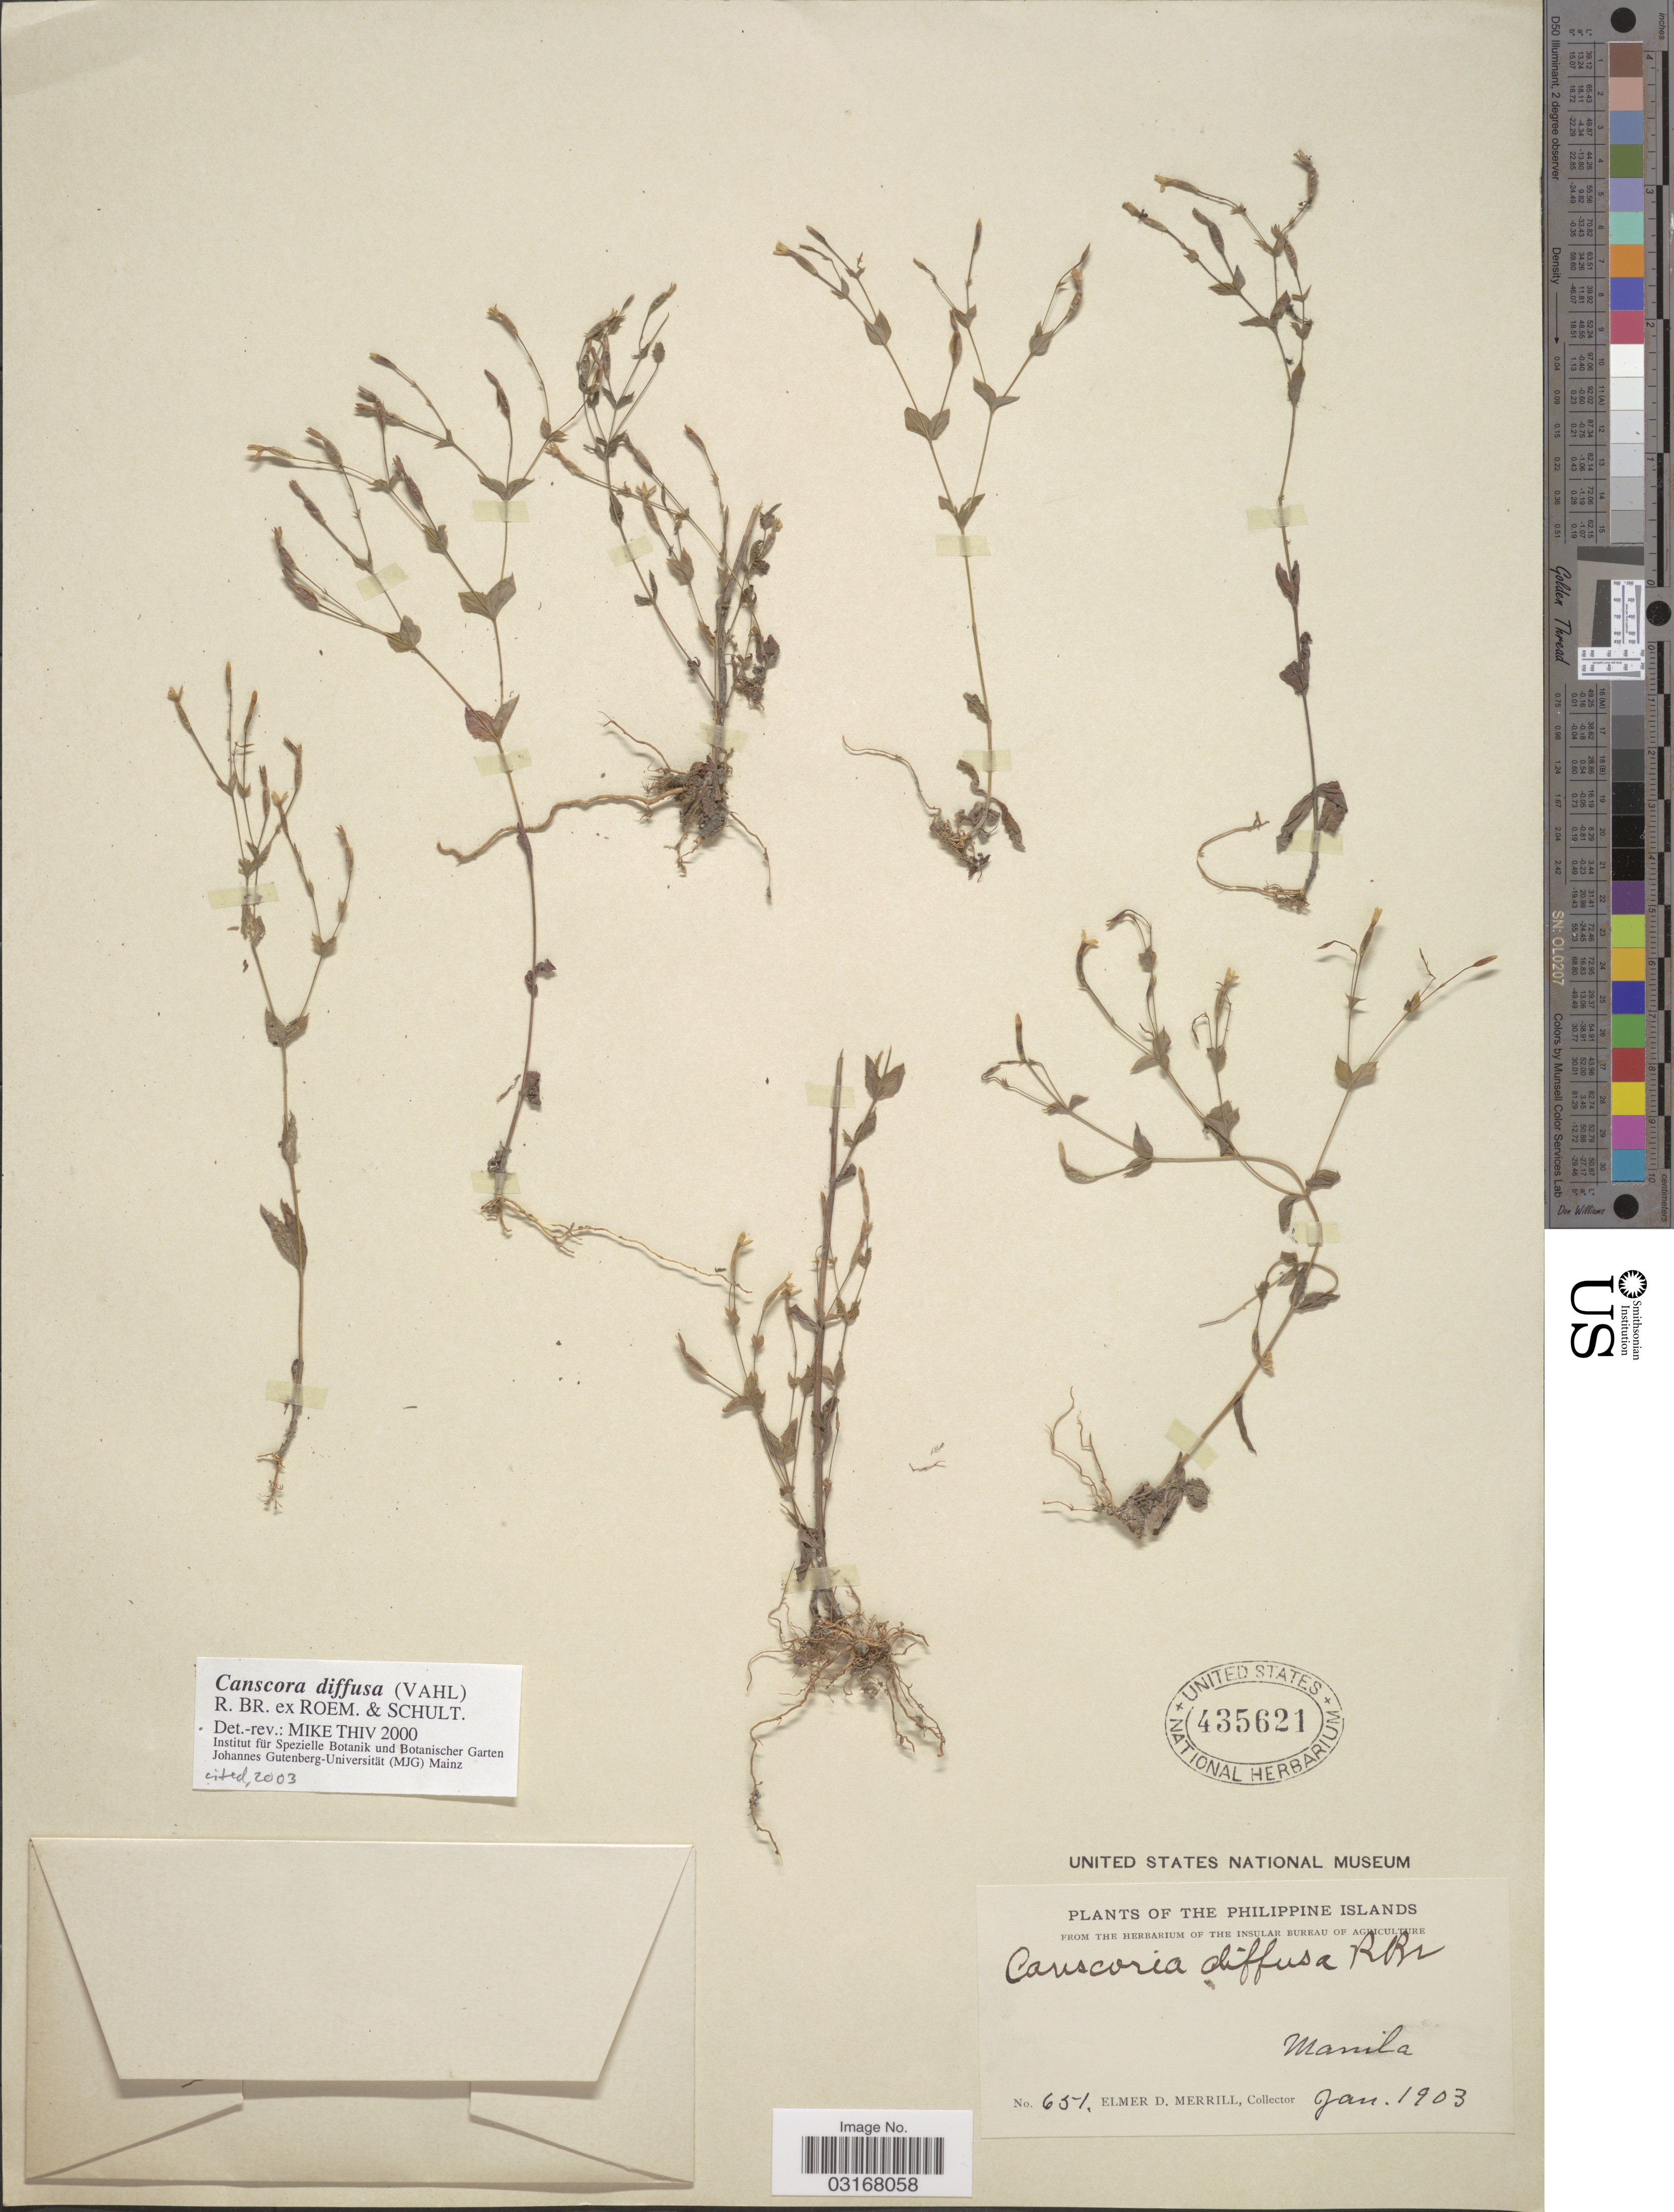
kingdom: Plantae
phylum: Tracheophyta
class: Magnoliopsida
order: Gentianales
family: Gentianaceae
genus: Canscora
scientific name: Canscora diffusa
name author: (Vahl) R. Br. ex Roem. & Schult.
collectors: E. D. Merrill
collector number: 651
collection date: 1903-01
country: Philippines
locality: Philippine Islands. Manila.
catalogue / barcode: US 435621